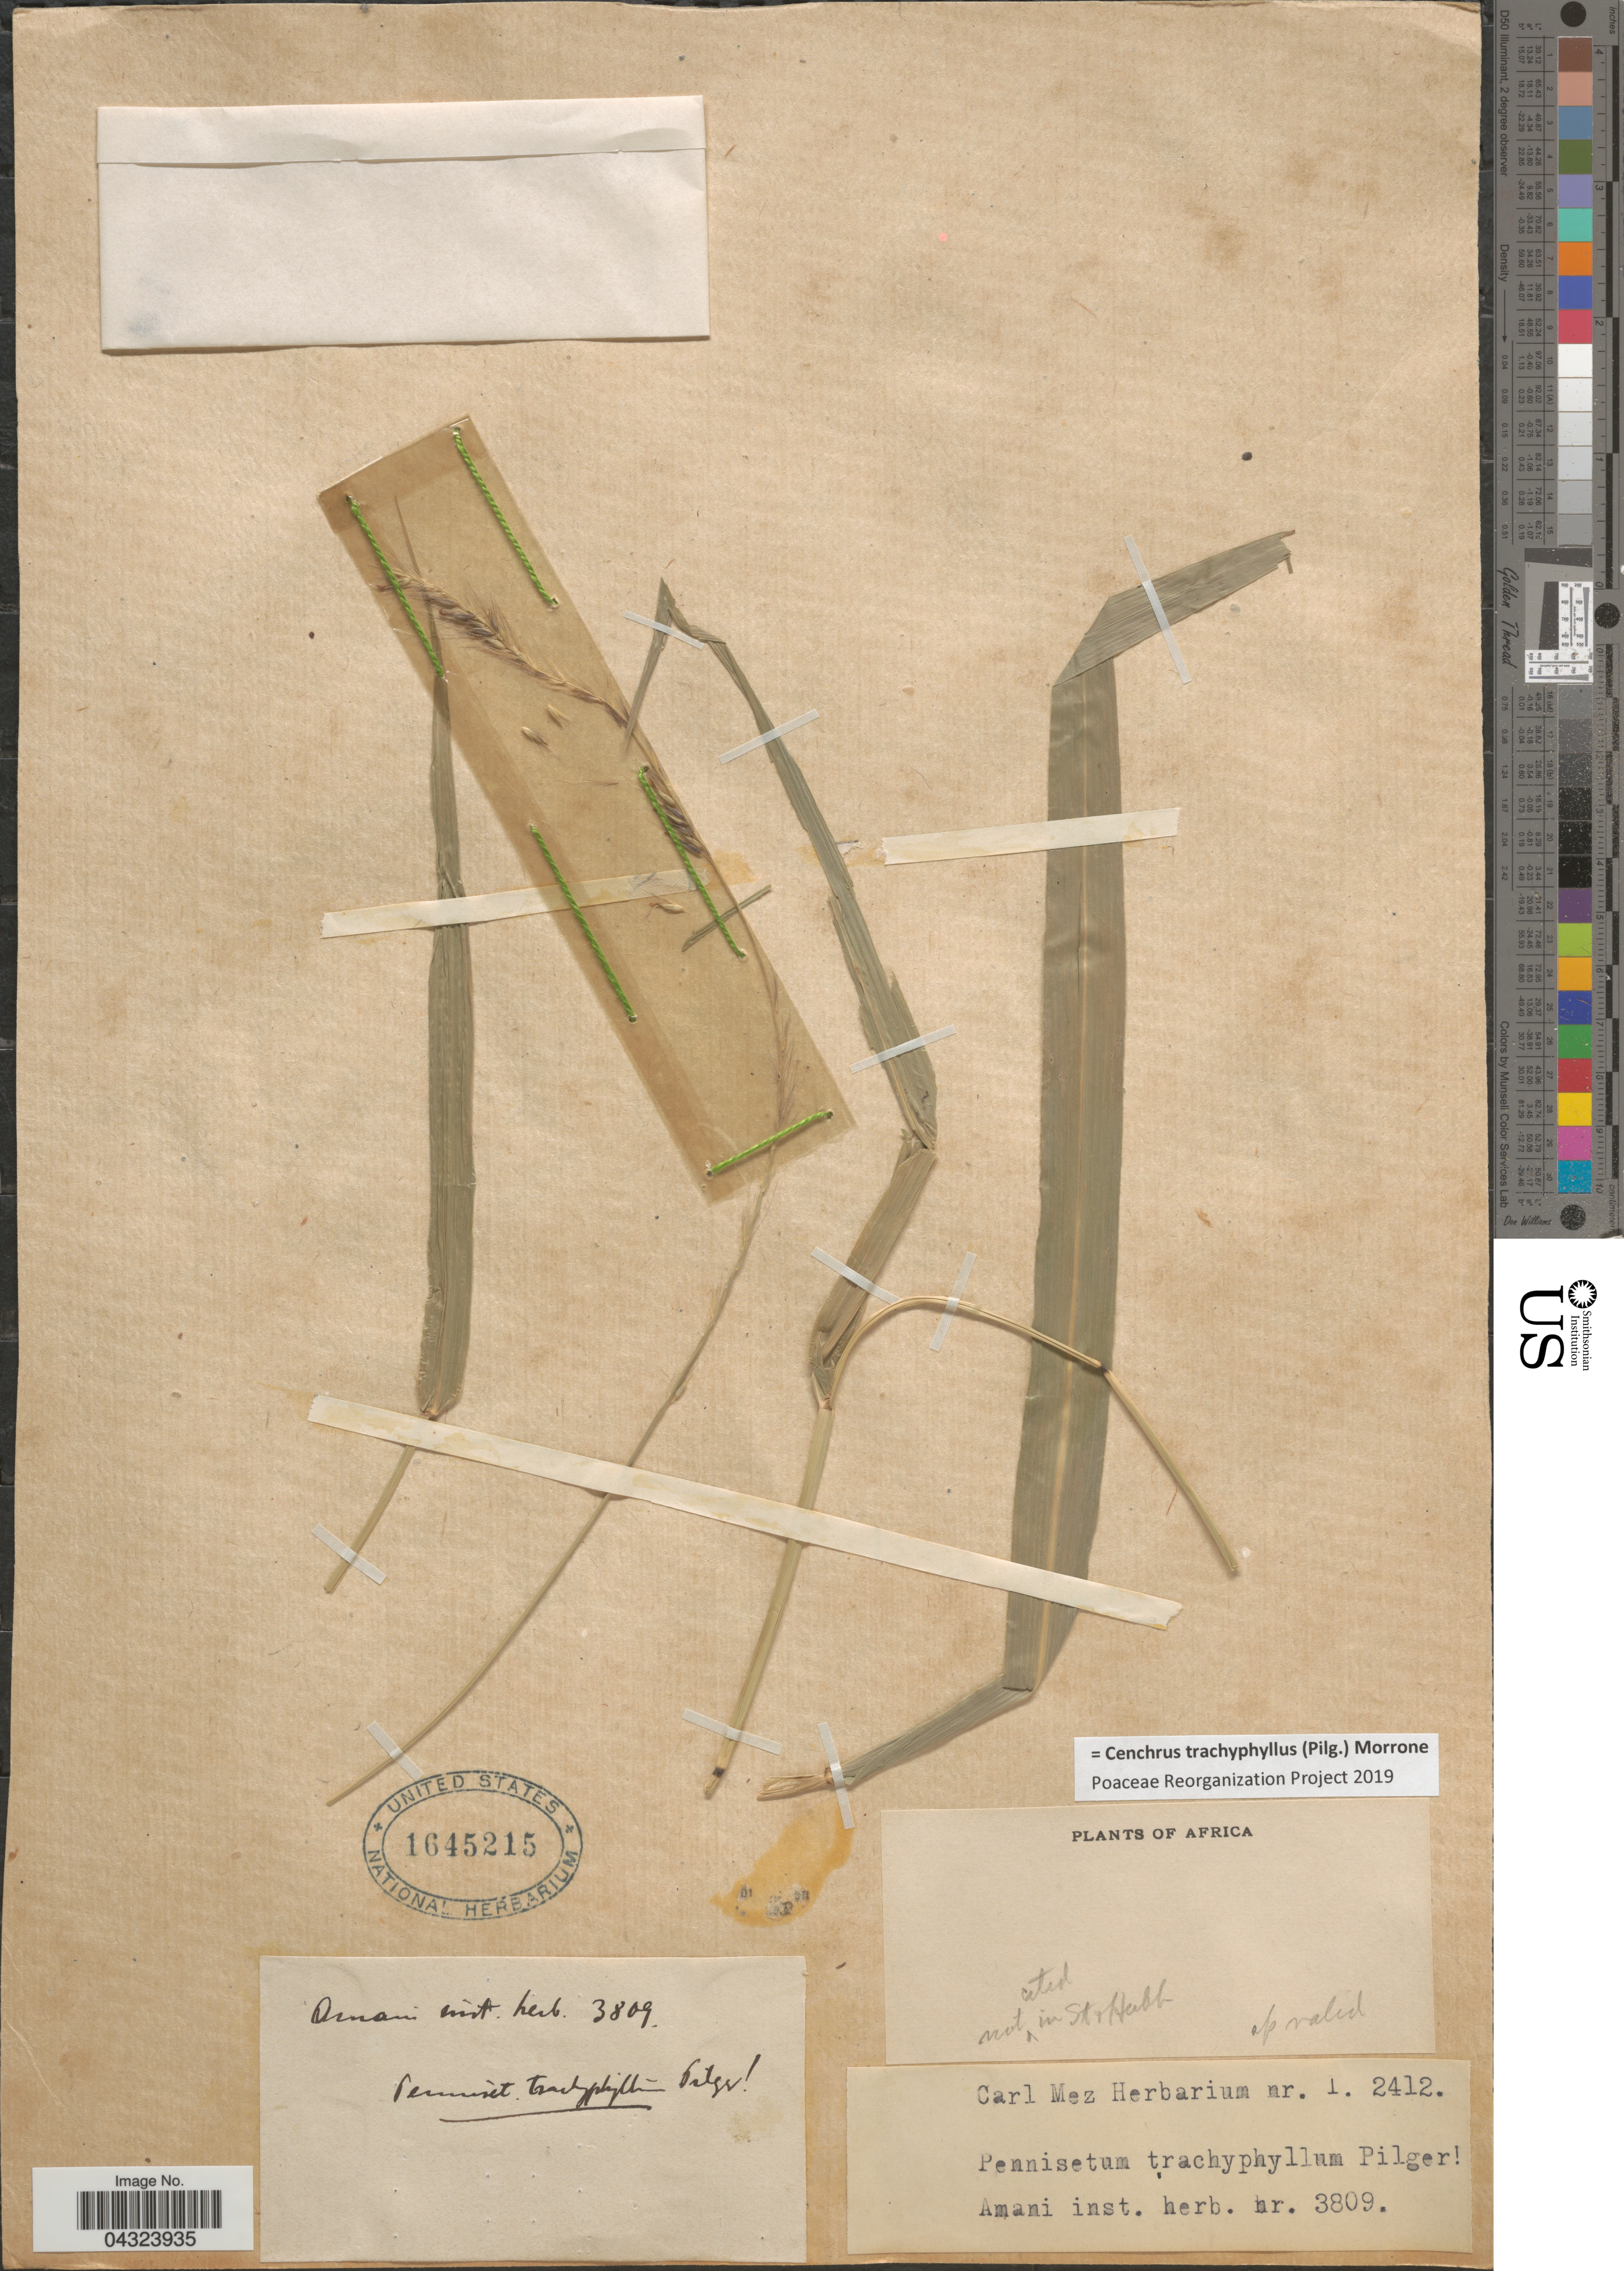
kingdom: Plantae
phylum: Tracheophyta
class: Liliopsida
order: Poales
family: Poaceae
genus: Cenchrus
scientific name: Cenchrus trachyphyllus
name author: (Pilg.) Morrone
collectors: ex herb. Amani Inst.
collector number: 3809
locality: Africa.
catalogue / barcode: US 1645215